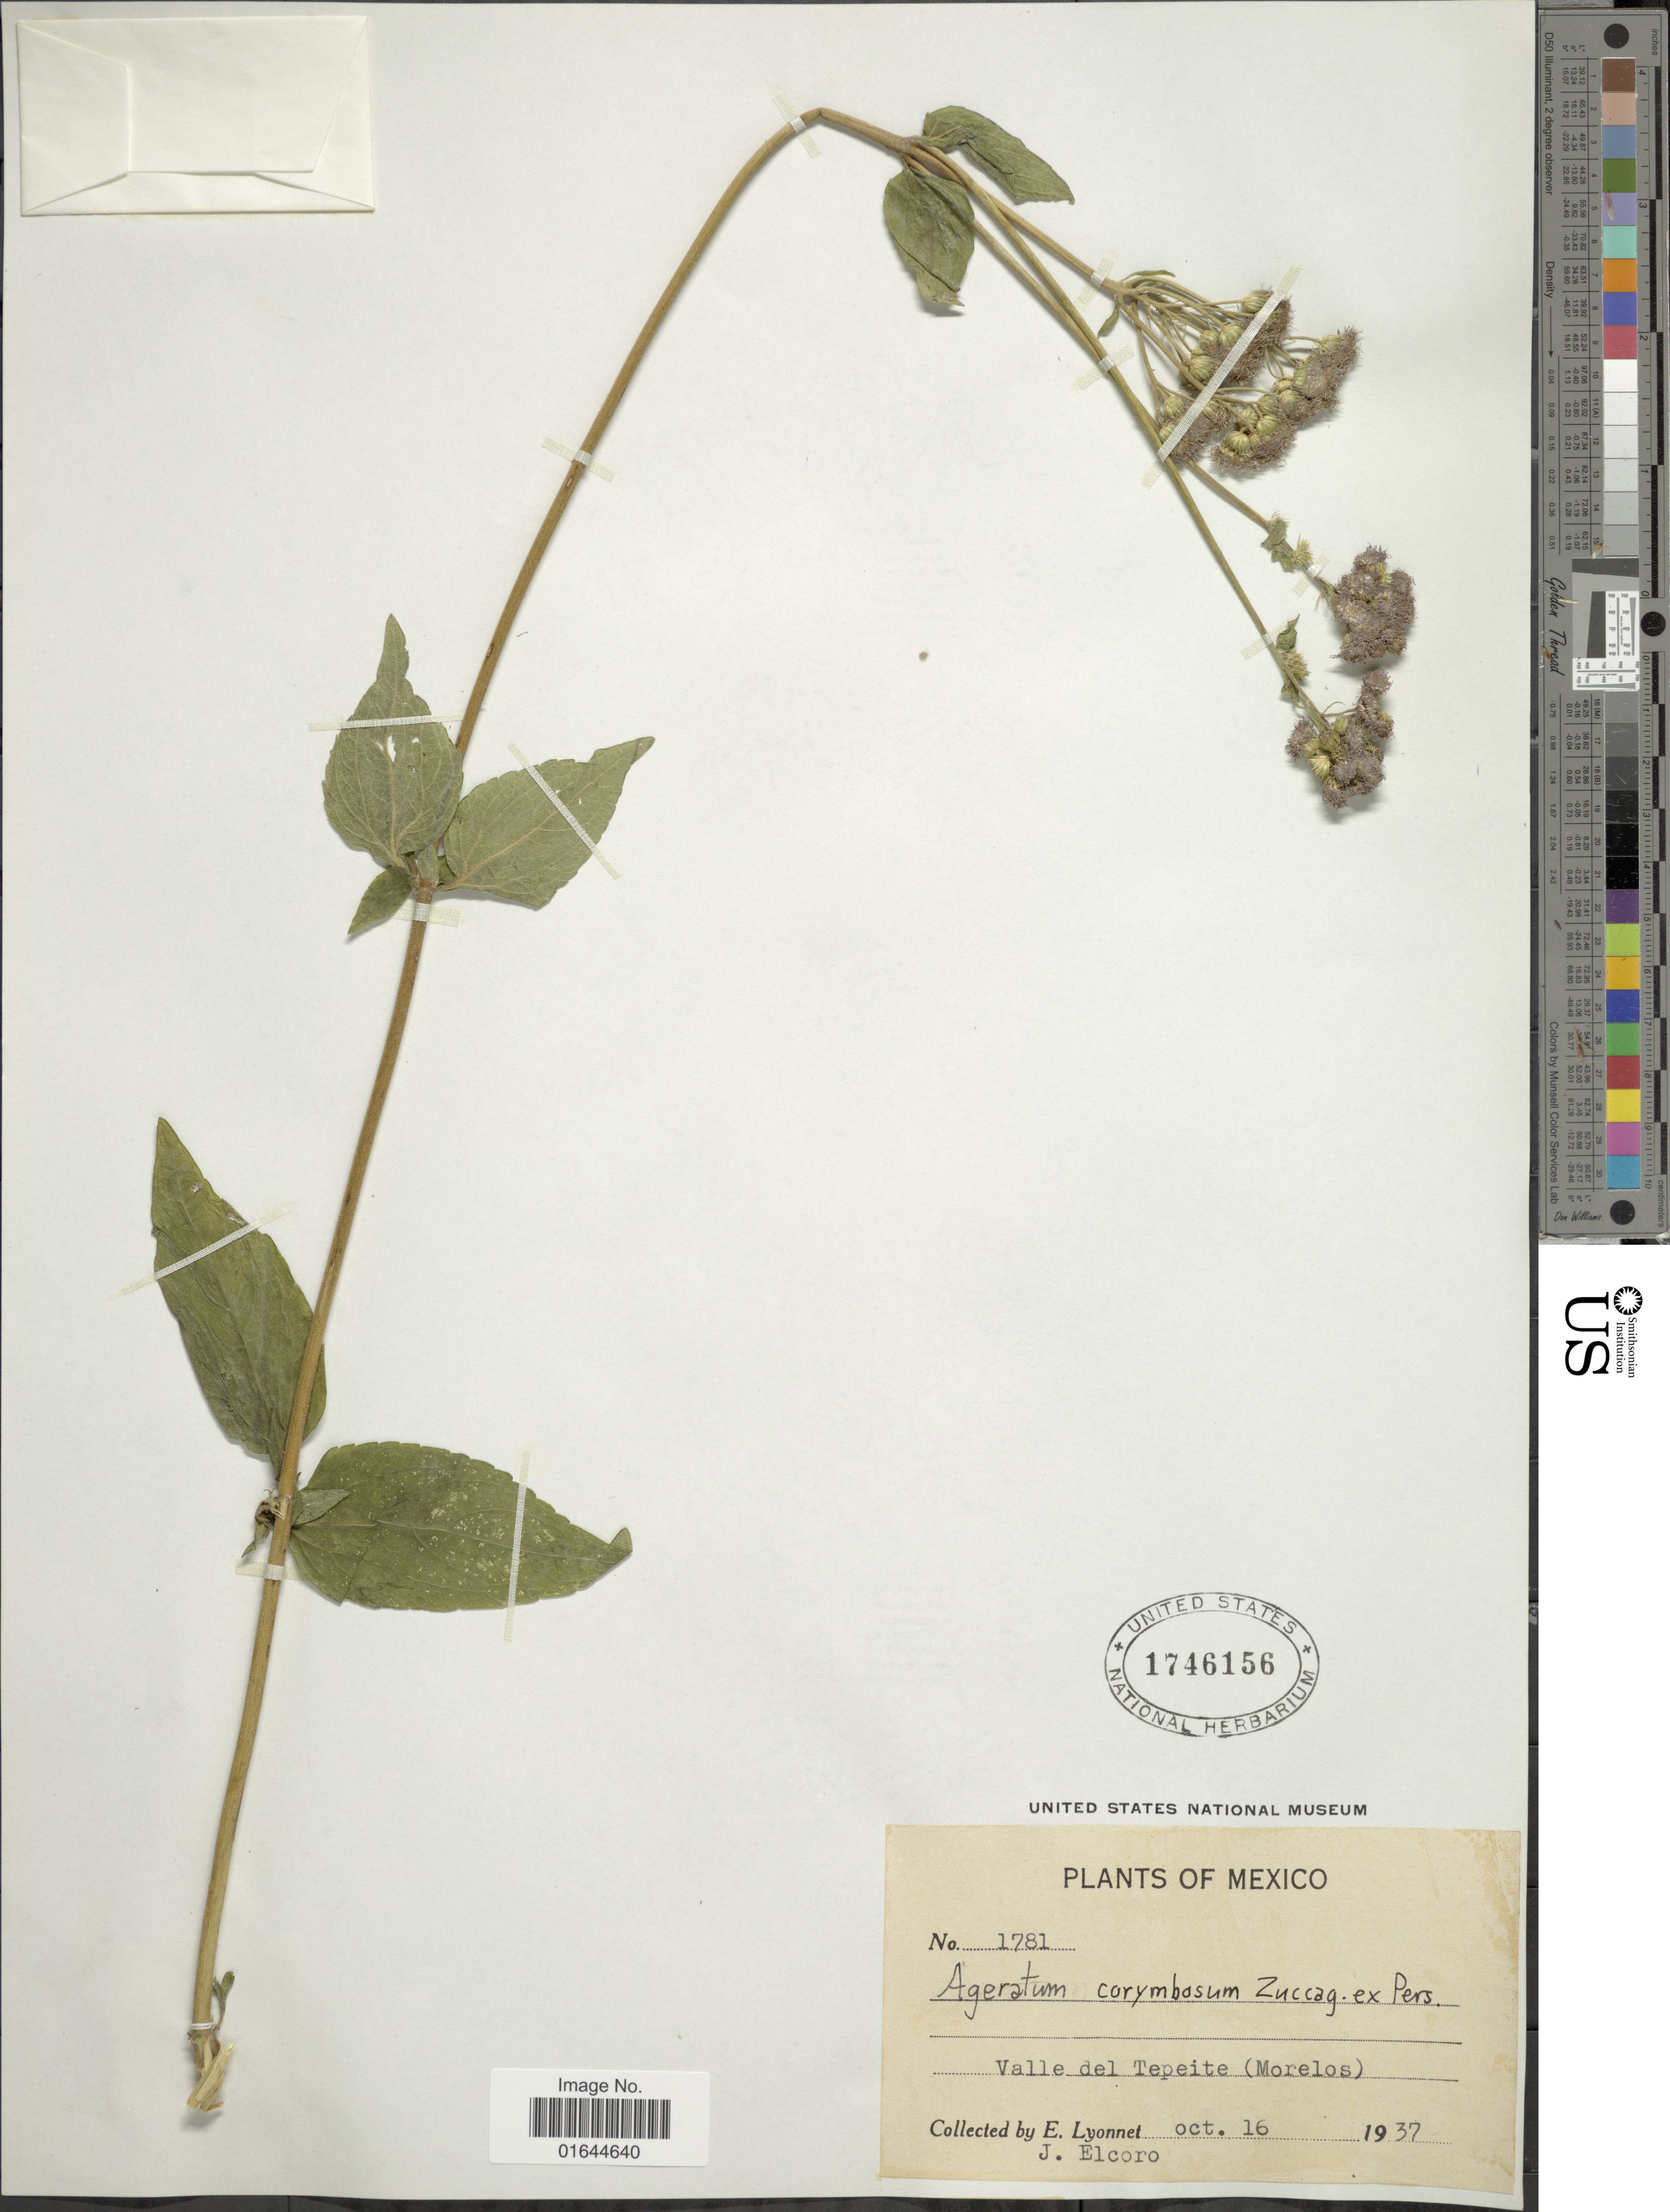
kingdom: Plantae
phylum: Tracheophyta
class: Magnoliopsida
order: Asterales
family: Asteraceae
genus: Ageratum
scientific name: Ageratum corymbosum f. corymbosum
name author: Zuccagni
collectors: E. Lyonnet & J. Elcoro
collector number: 1781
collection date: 1937-10-16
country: Mexico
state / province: Morelos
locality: Mexico. Valle del Tepeite (Morelos).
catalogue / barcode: US 1746156